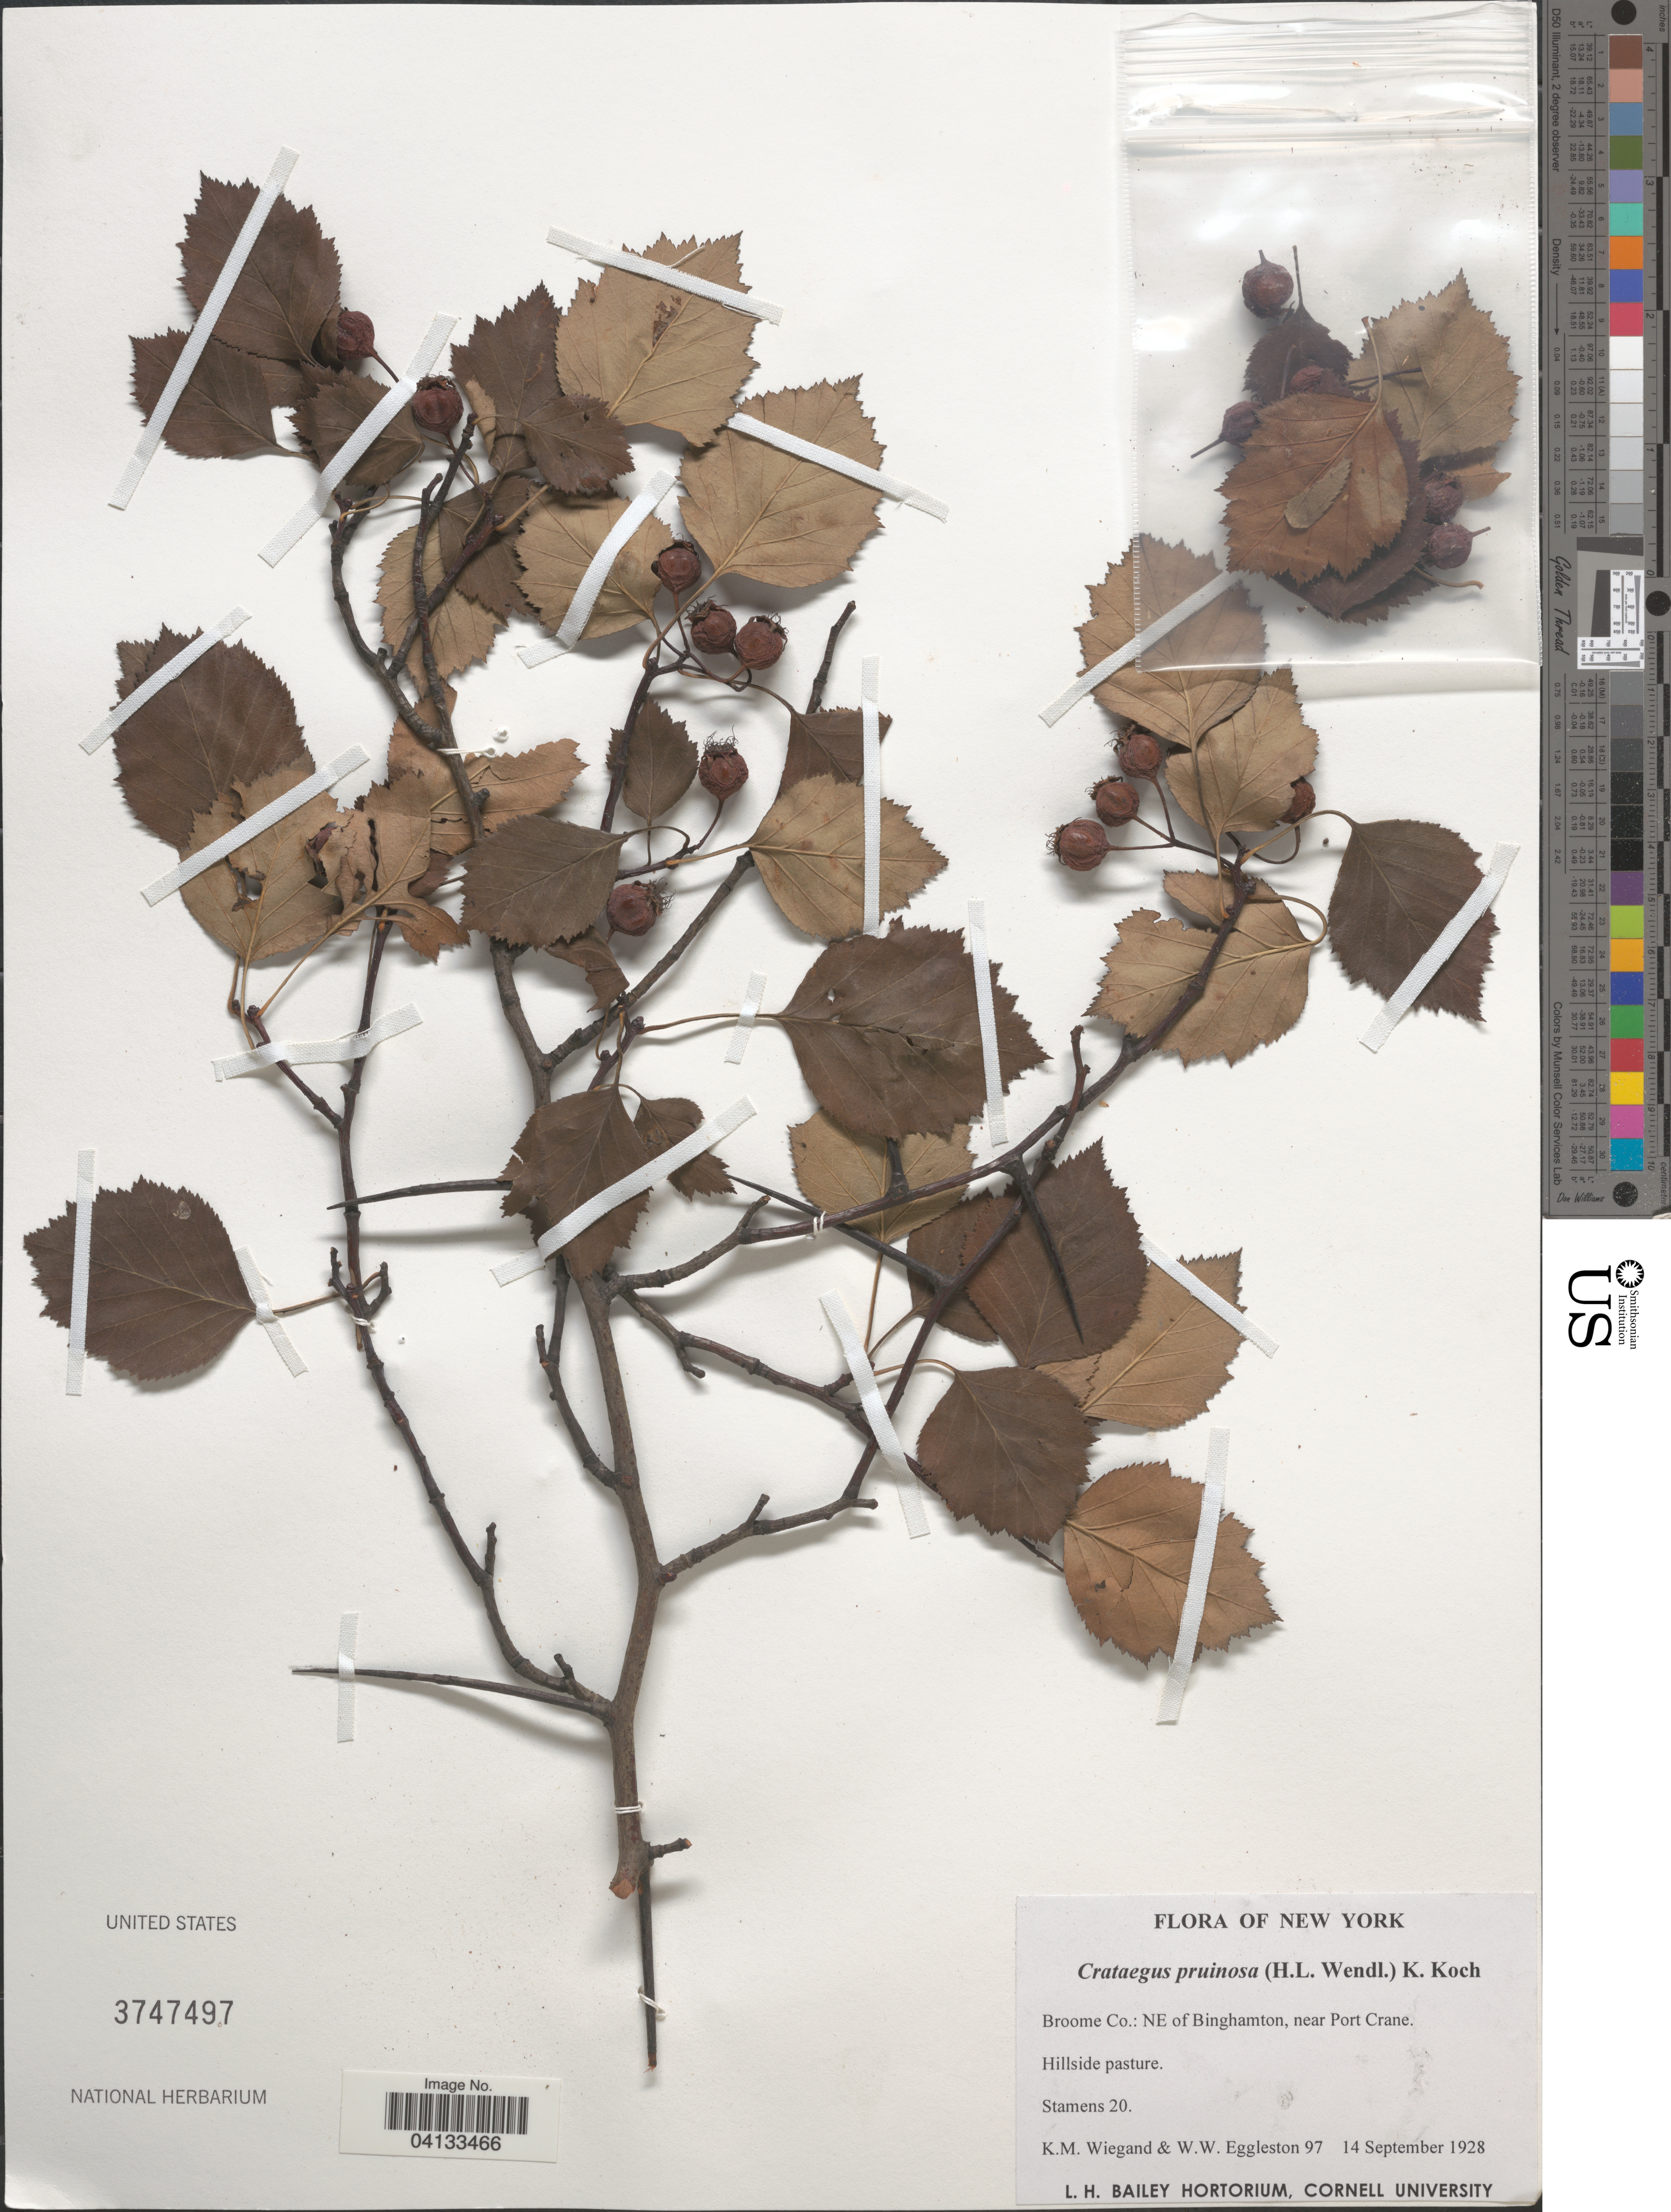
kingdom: Plantae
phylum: Tracheophyta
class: Magnoliopsida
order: Rosales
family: Rosaceae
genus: Crataegus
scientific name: Crataegus pruinosa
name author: (H.L. Wendl.) K. Koch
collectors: K. M. Wiegand & W. W. Eggleston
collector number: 97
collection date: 1928-09-14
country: United States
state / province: New York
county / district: Broome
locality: Broome Co.: NE of Binghamton, near Port Crane. Stamens 20.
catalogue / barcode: US 3747497